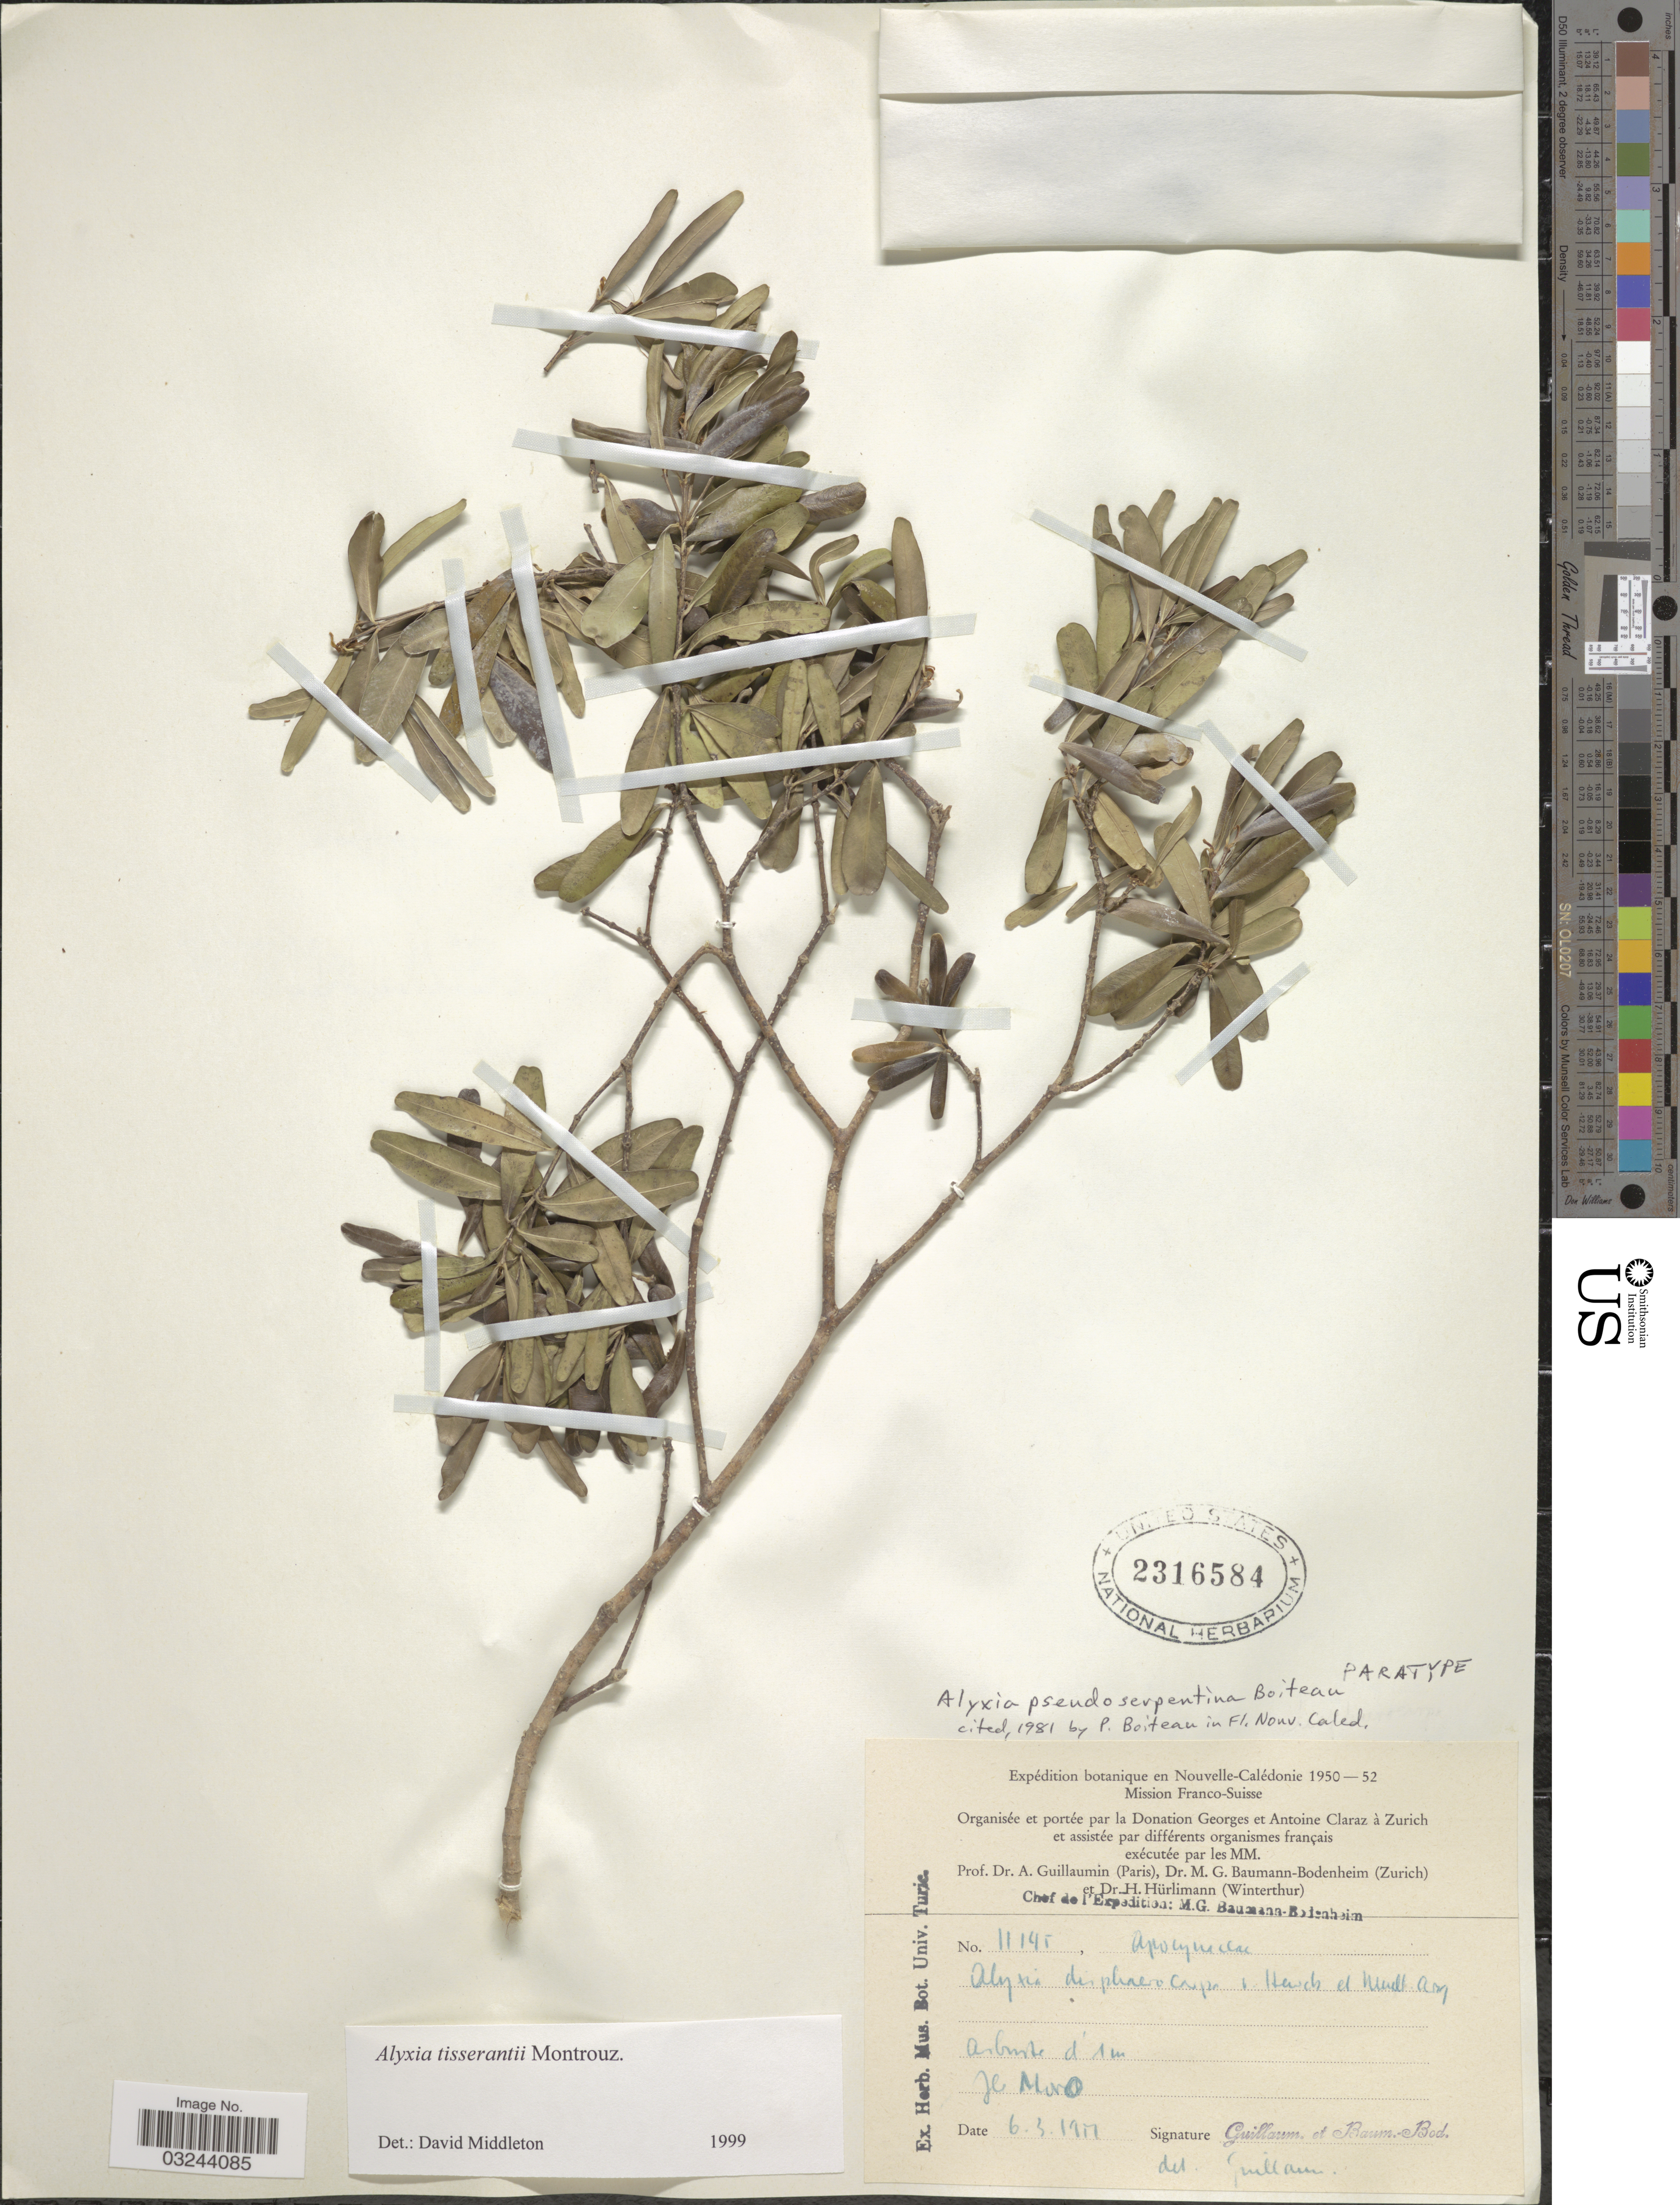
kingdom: Plantae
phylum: Tracheophyta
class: Magnoliopsida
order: Gentianales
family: Apocynaceae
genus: Alyxia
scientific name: Alyxia tisserantii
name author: Montrouz.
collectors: A. Guillaumin & M. G. Baumann-Bodenheim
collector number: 11145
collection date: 1951-03-06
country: New Caledonia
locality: Je [interpreted] Moro.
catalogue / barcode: US 2316584